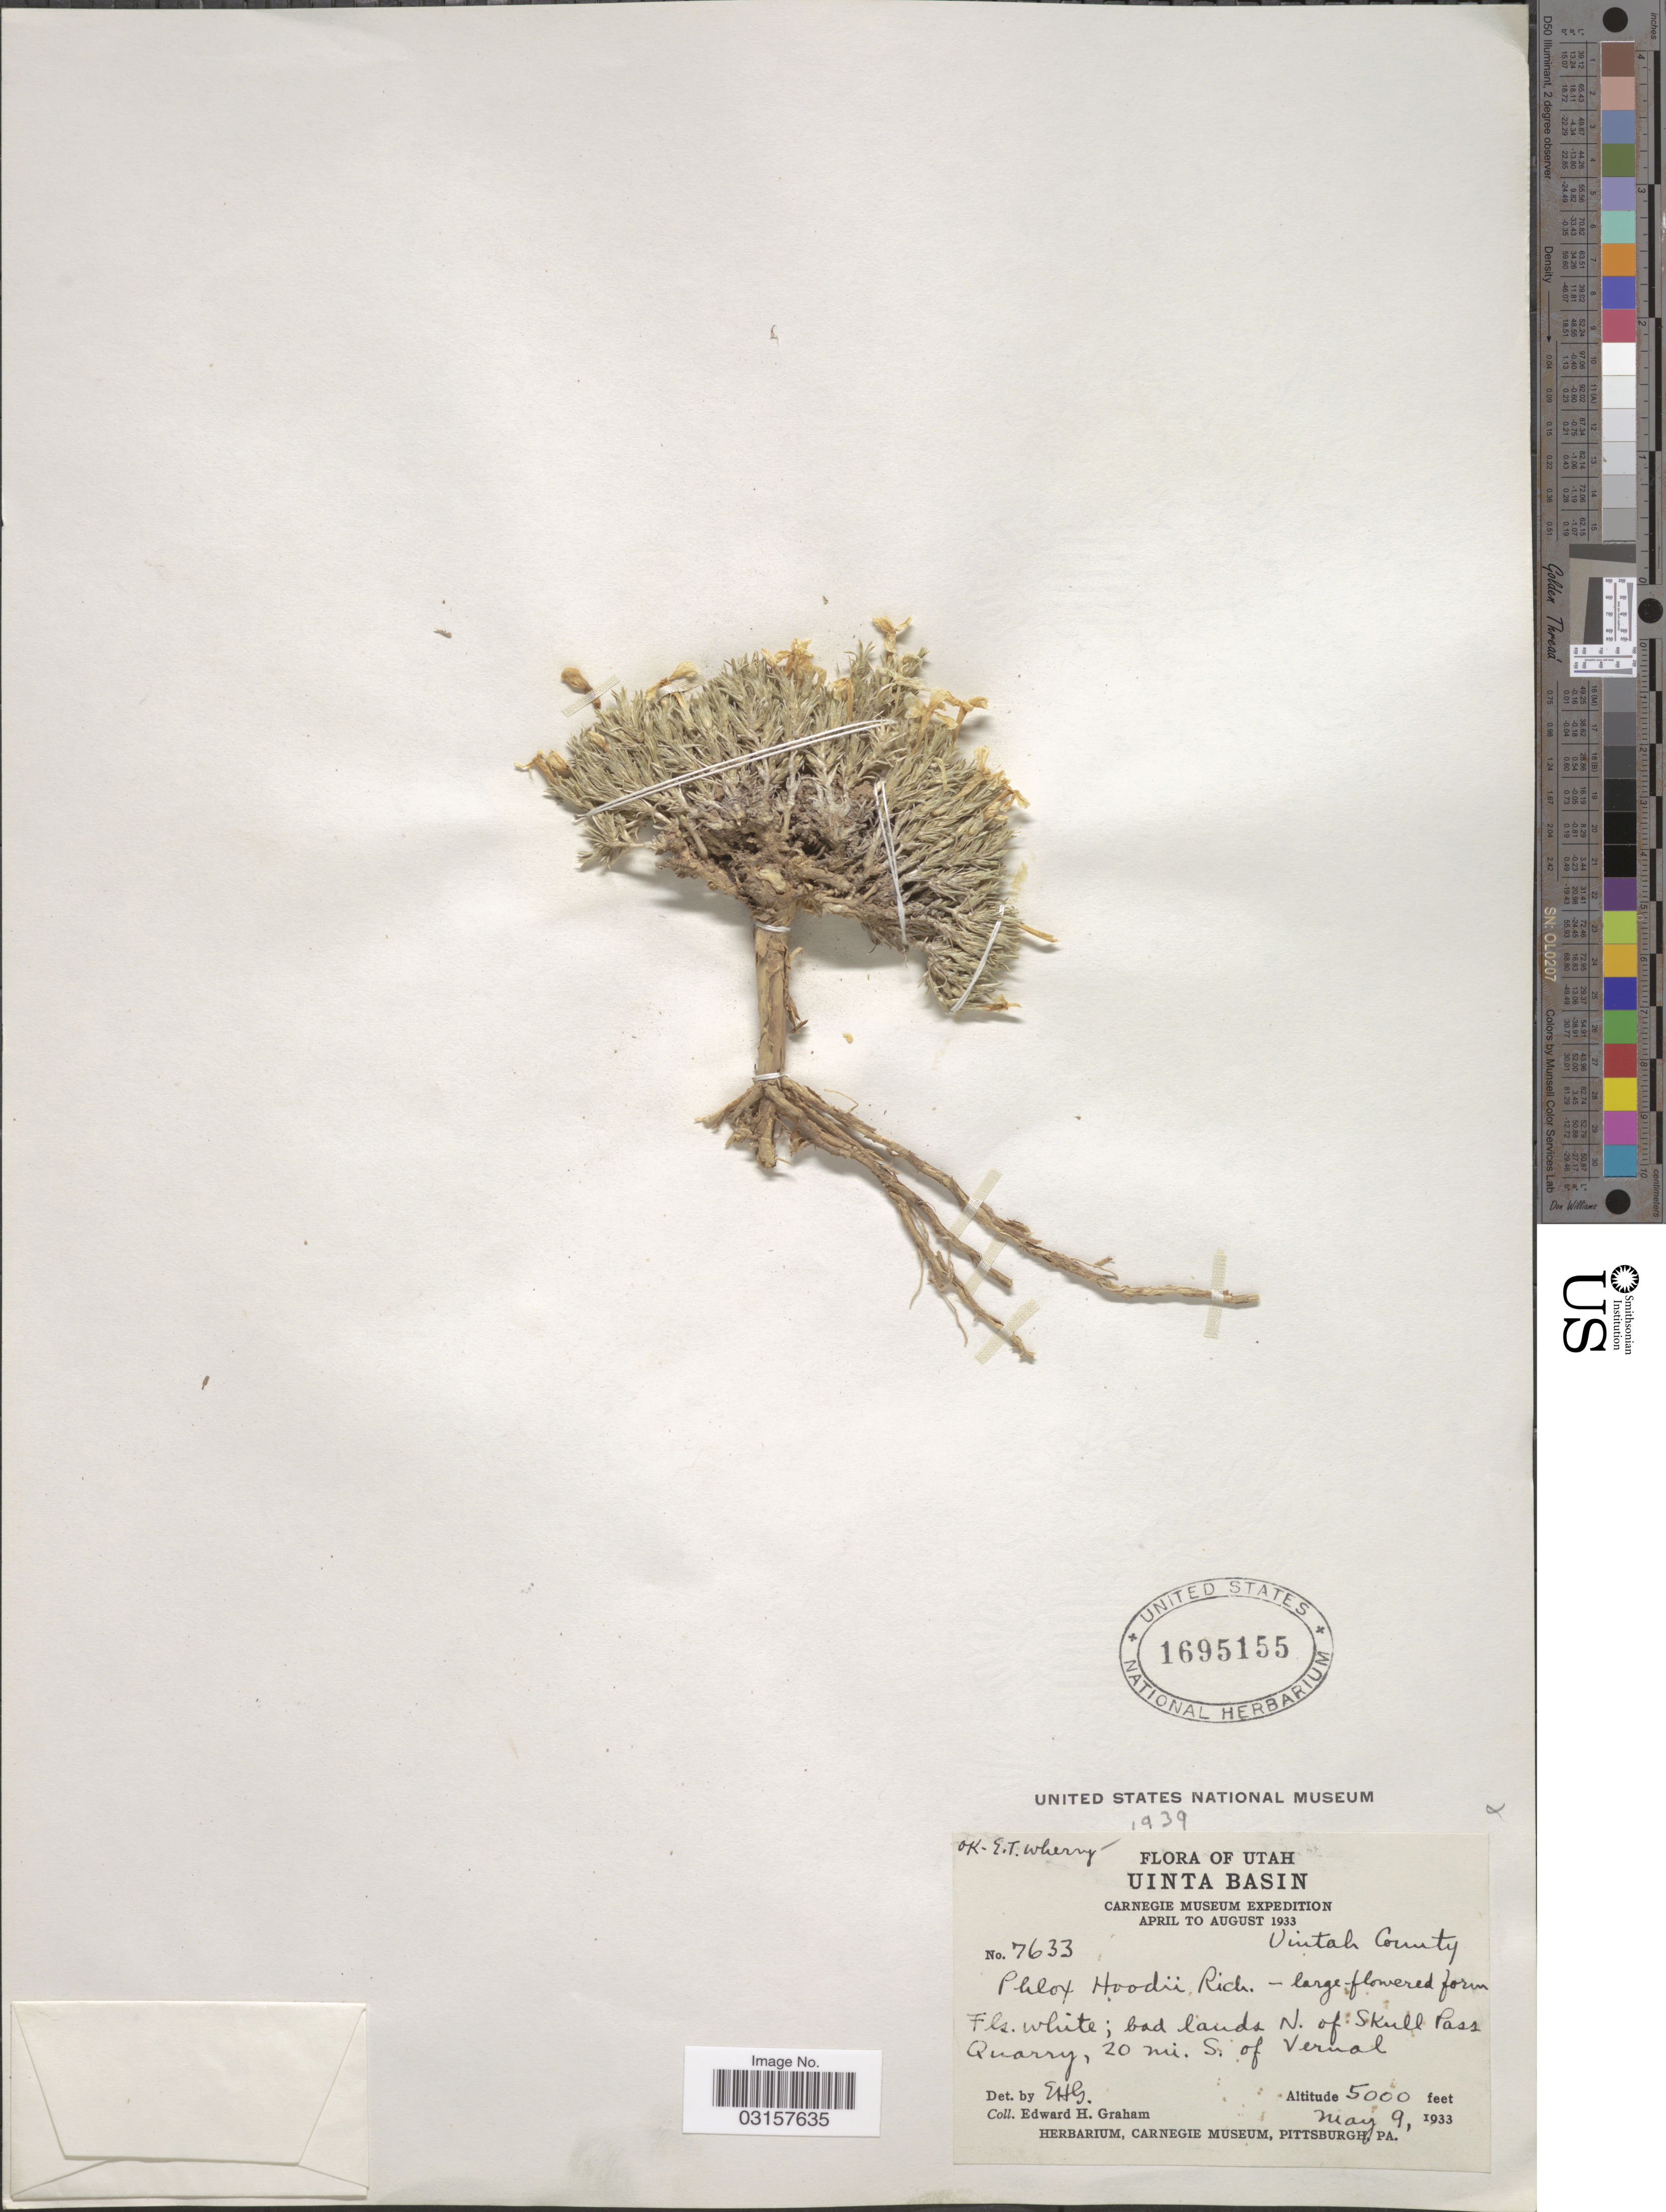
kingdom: Plantae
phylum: Tracheophyta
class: Magnoliopsida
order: Ericales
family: Polemoniaceae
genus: Phlox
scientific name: Phlox hoodii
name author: Richardson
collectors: E. H. Graham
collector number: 7633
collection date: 1933-05-09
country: United States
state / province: Utah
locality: Uinta Basin, Uintah County, bad lands N. of Skull Pass Quarry, 20 mi. S. of Vernal.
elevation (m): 1524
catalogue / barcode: US 1695155